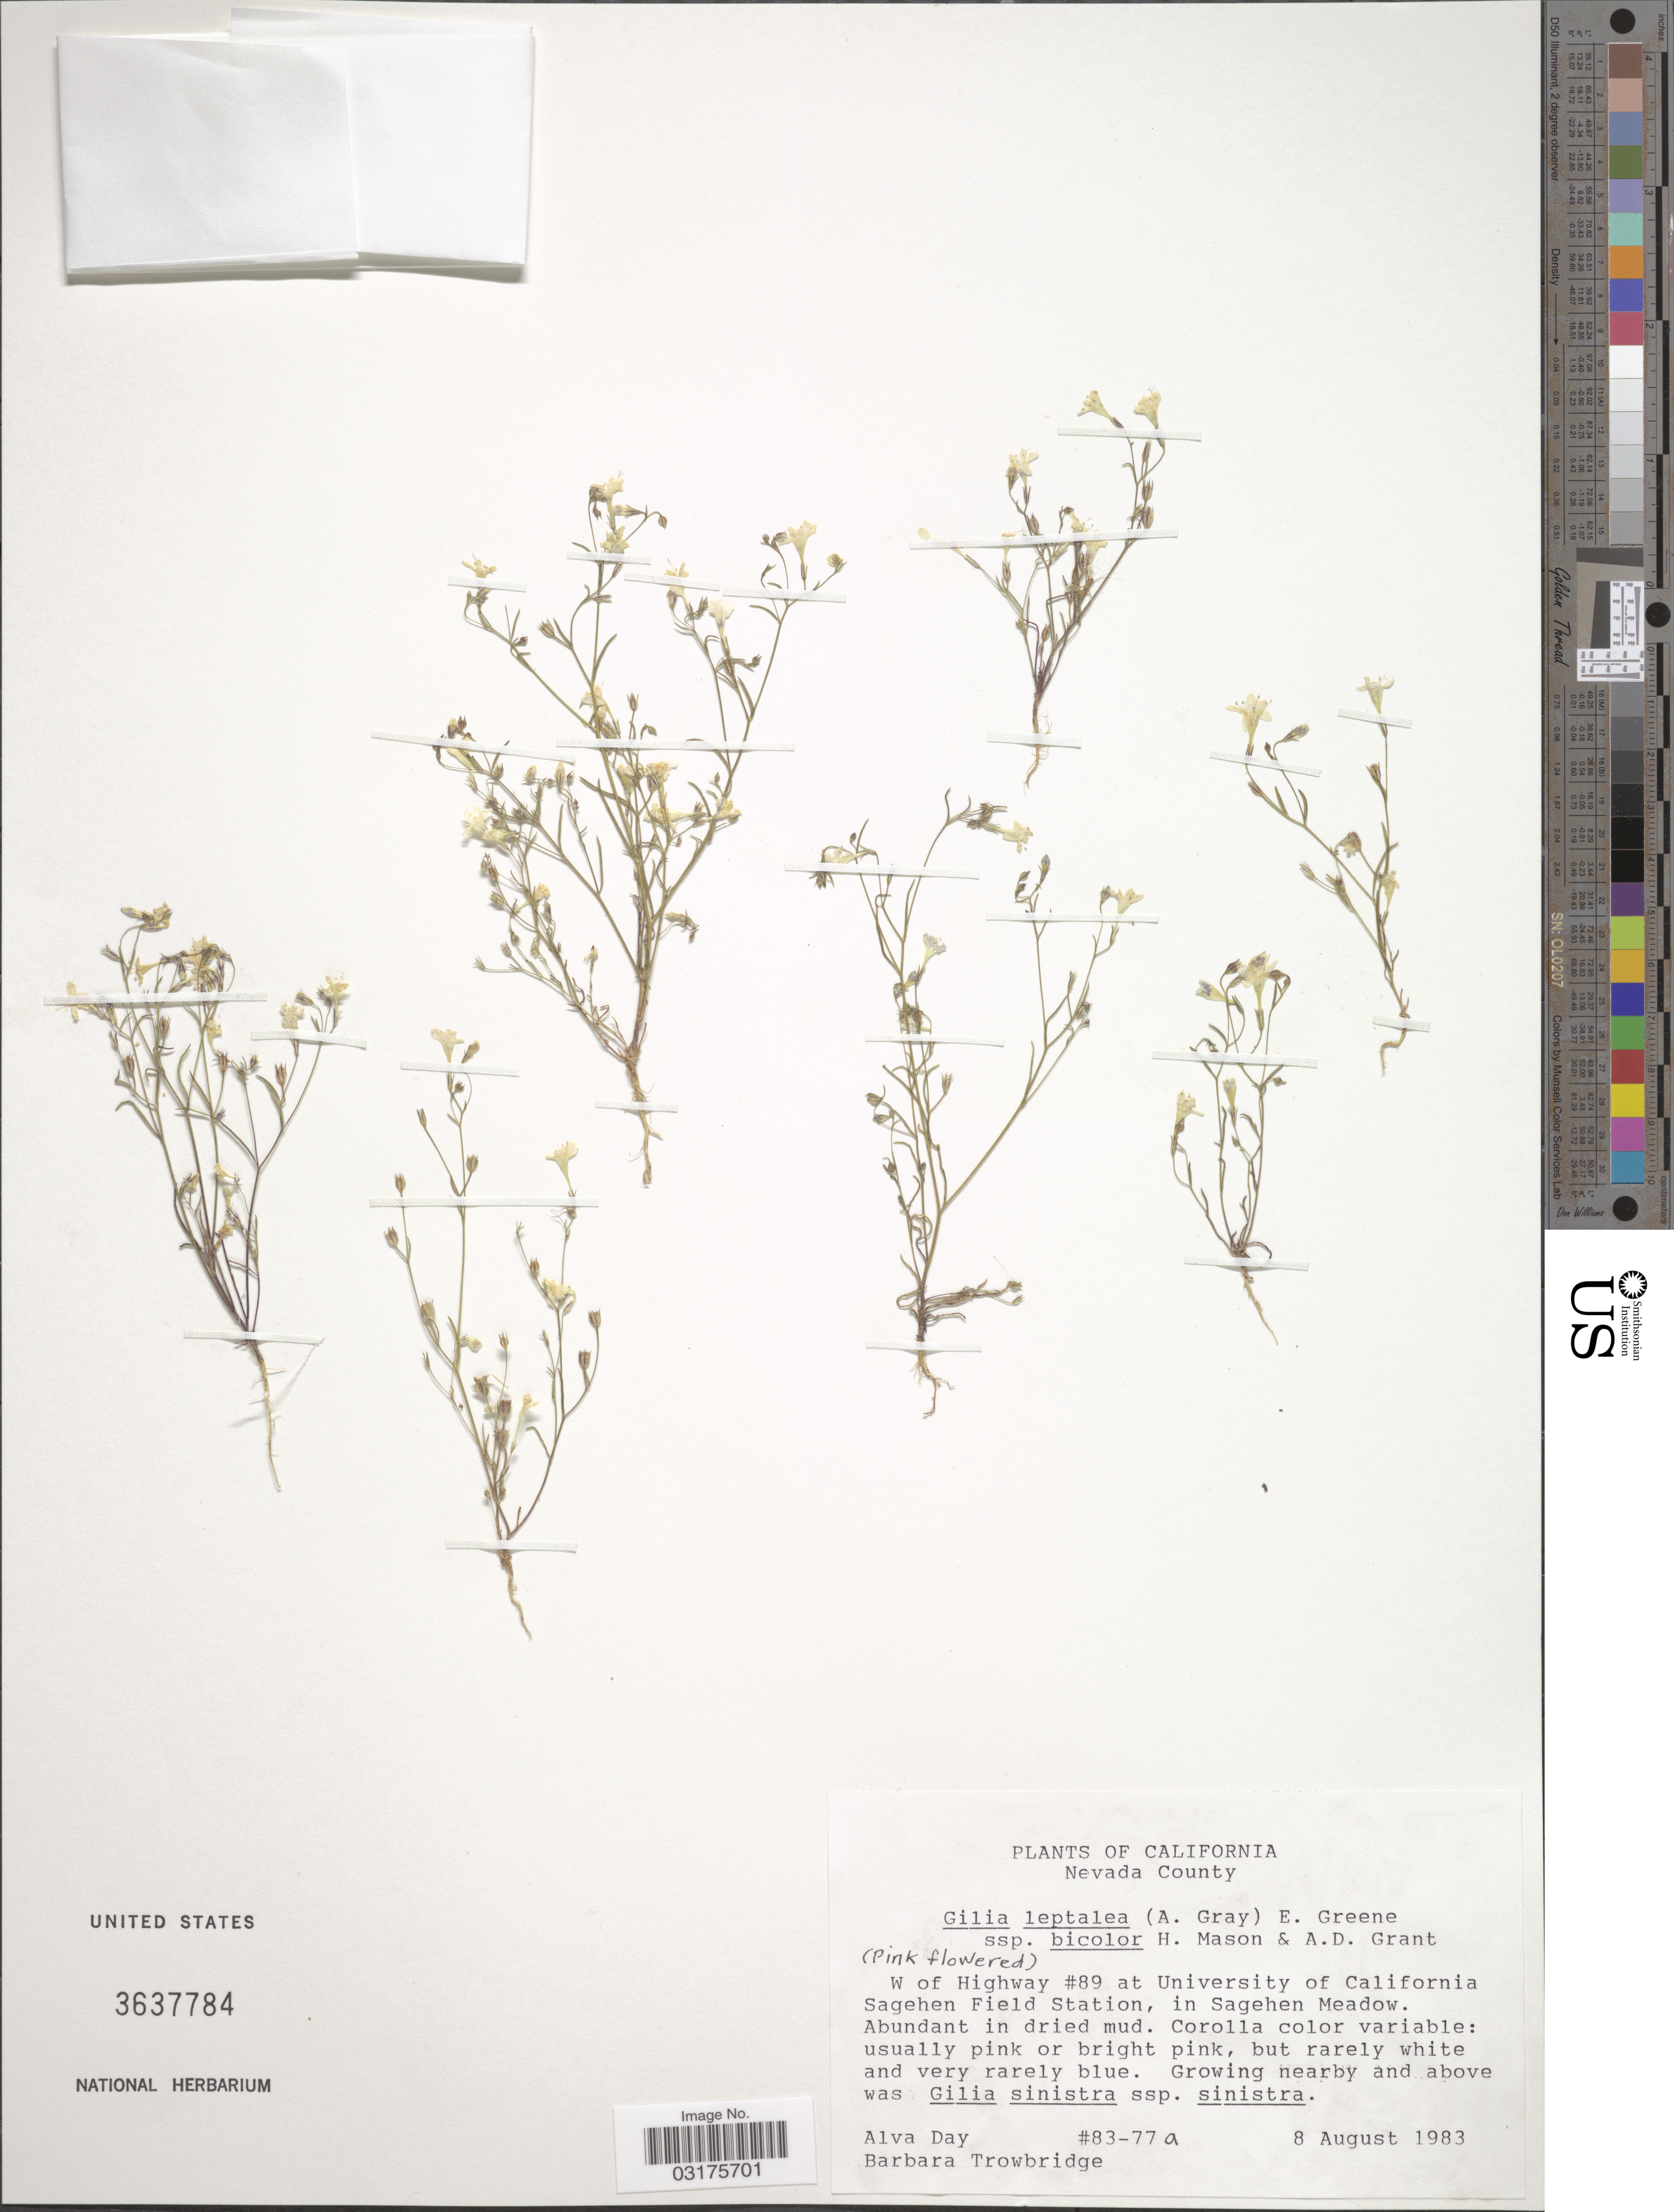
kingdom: Plantae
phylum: Tracheophyta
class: Magnoliopsida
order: Ericales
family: Polemoniaceae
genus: Navarretia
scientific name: Navarretia leptalea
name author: (A. Gray) L.A. Johnson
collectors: A. G. Day & B. Trowbridge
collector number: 83-77 a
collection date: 1983-08-08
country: United States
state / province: California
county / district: Nevada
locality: Nevada County. W of Highway #89 at University of California Sagehen Field Station, in Sagehen Meadow.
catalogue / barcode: US 3637784